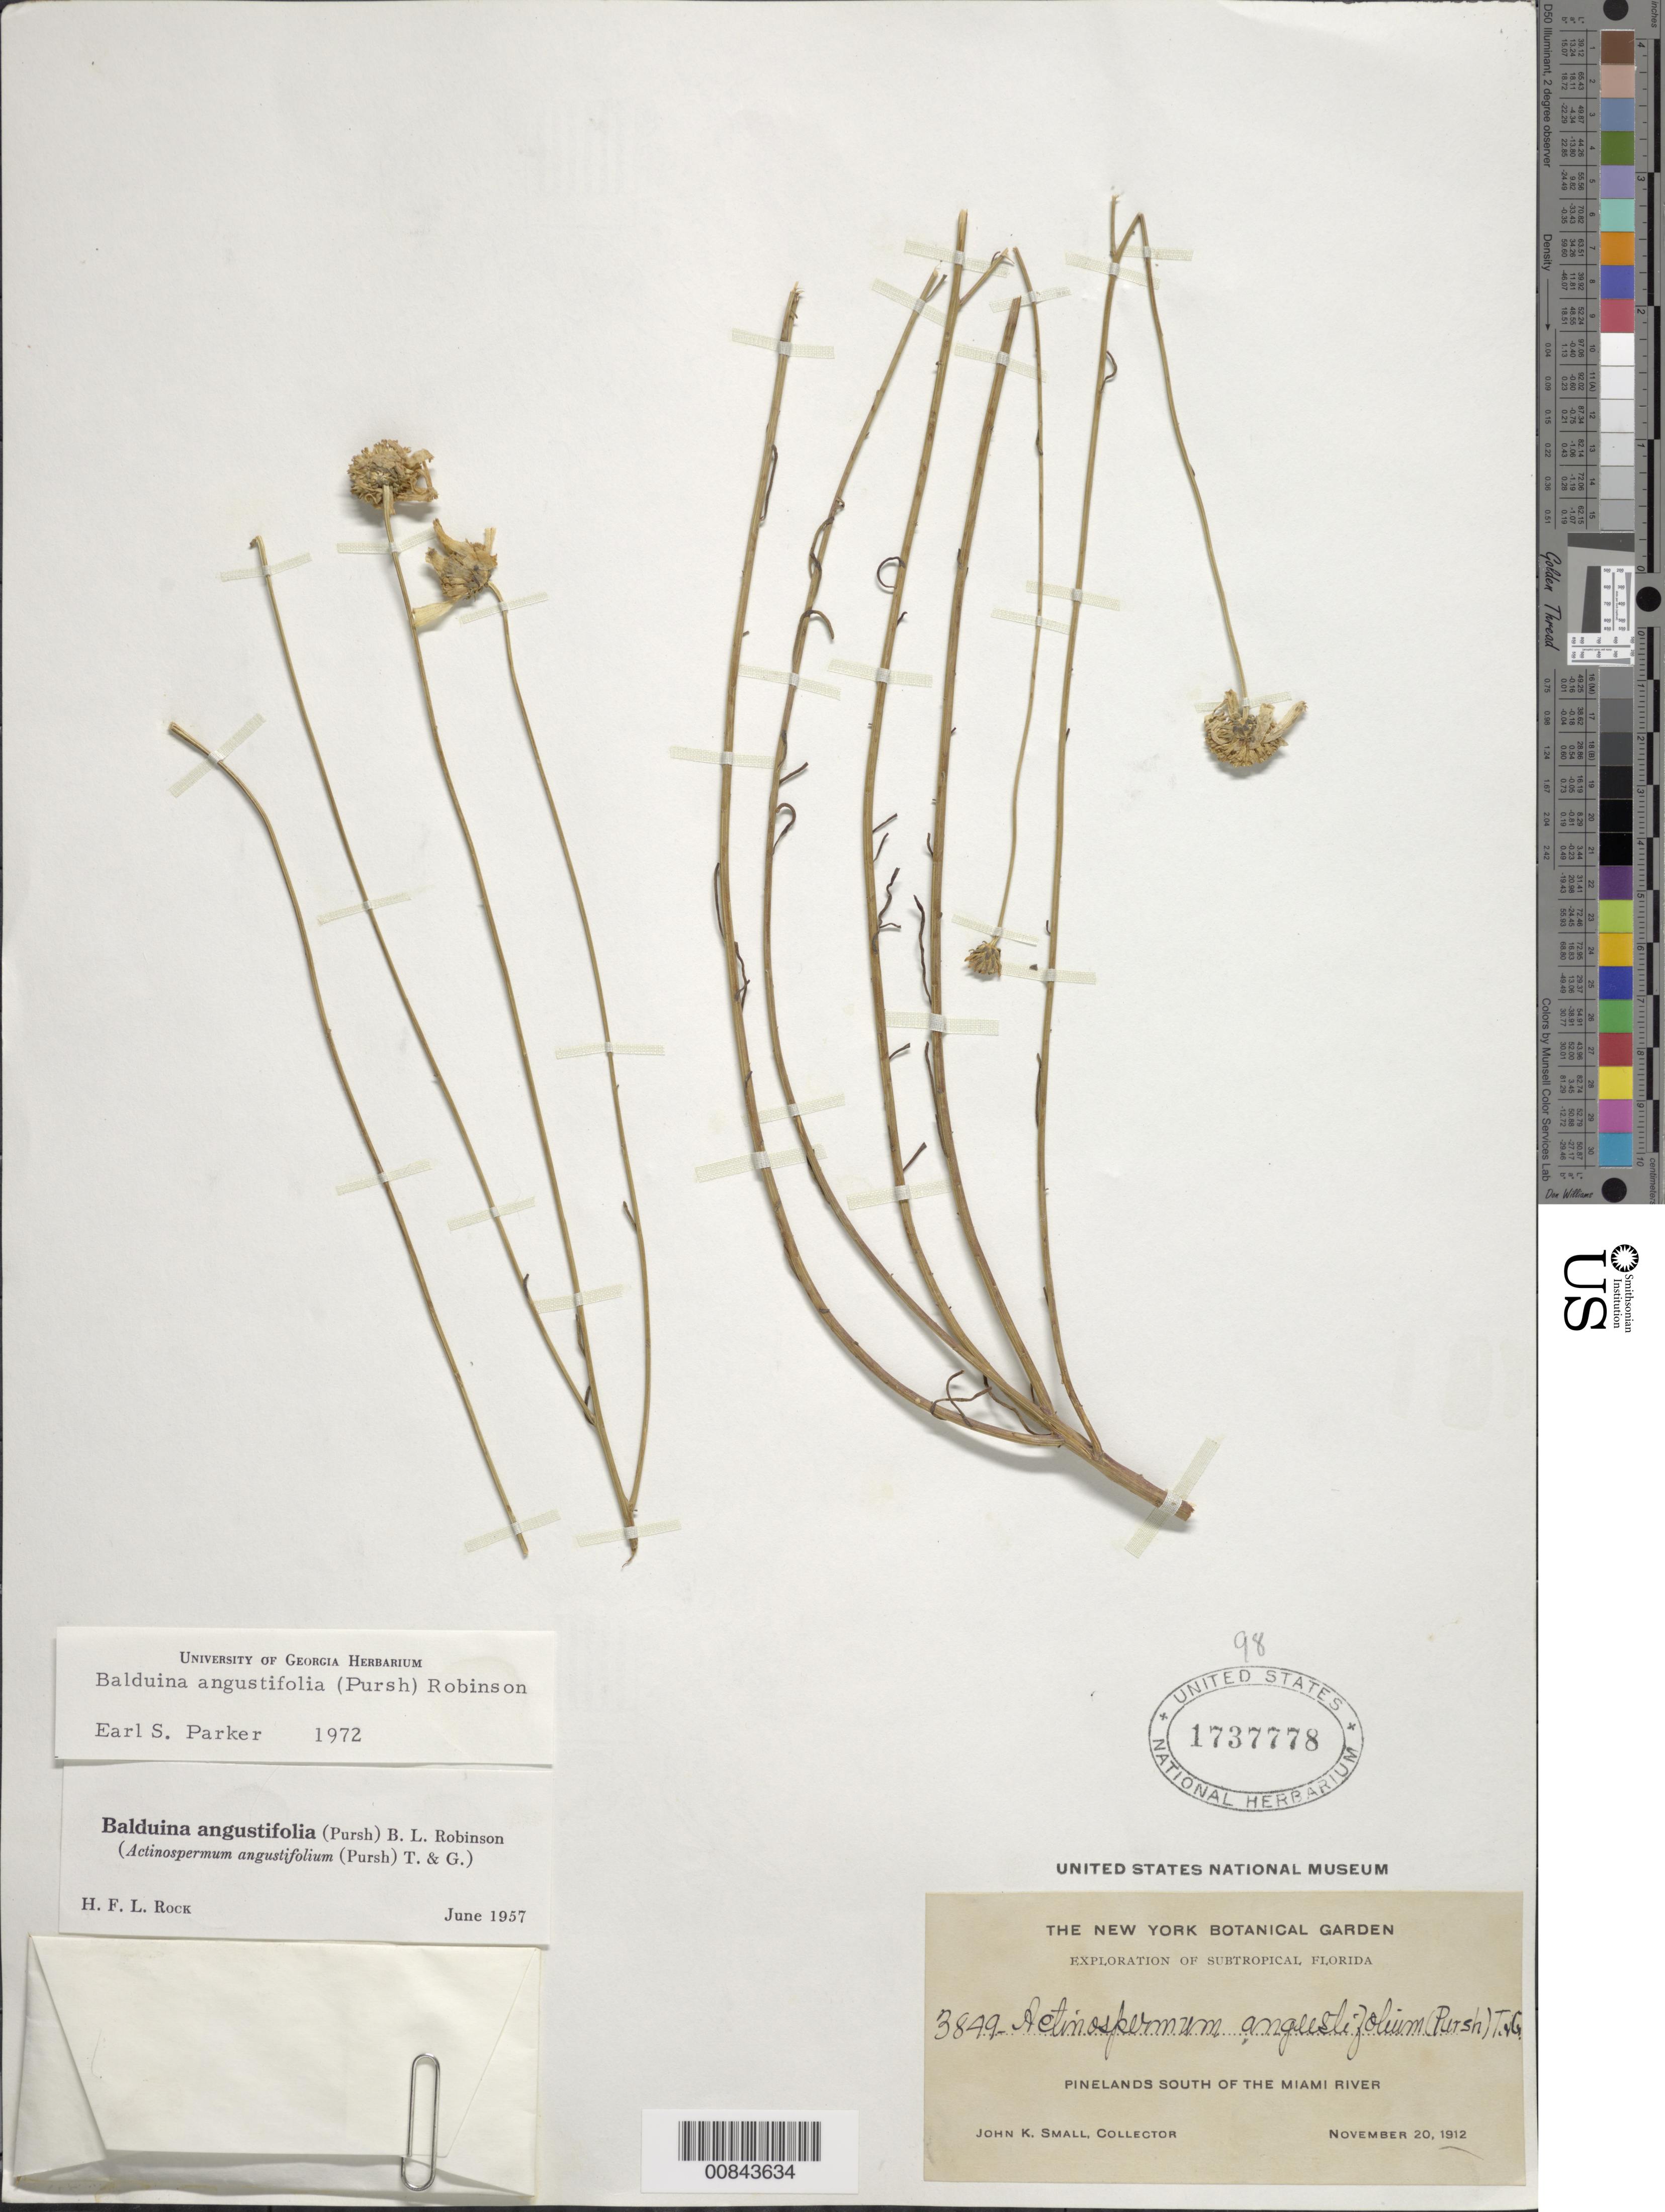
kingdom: Plantae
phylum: Tracheophyta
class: Magnoliopsida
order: Asterales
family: Asteraceae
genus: Balduina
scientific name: Balduina angustifolia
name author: (Pursh) B.L. Rob.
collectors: G. K. Small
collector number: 3849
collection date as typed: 20 Nov 1912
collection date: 1912-11-20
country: United States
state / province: Florida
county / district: Dade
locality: S of the Miami River.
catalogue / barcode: US 1737778